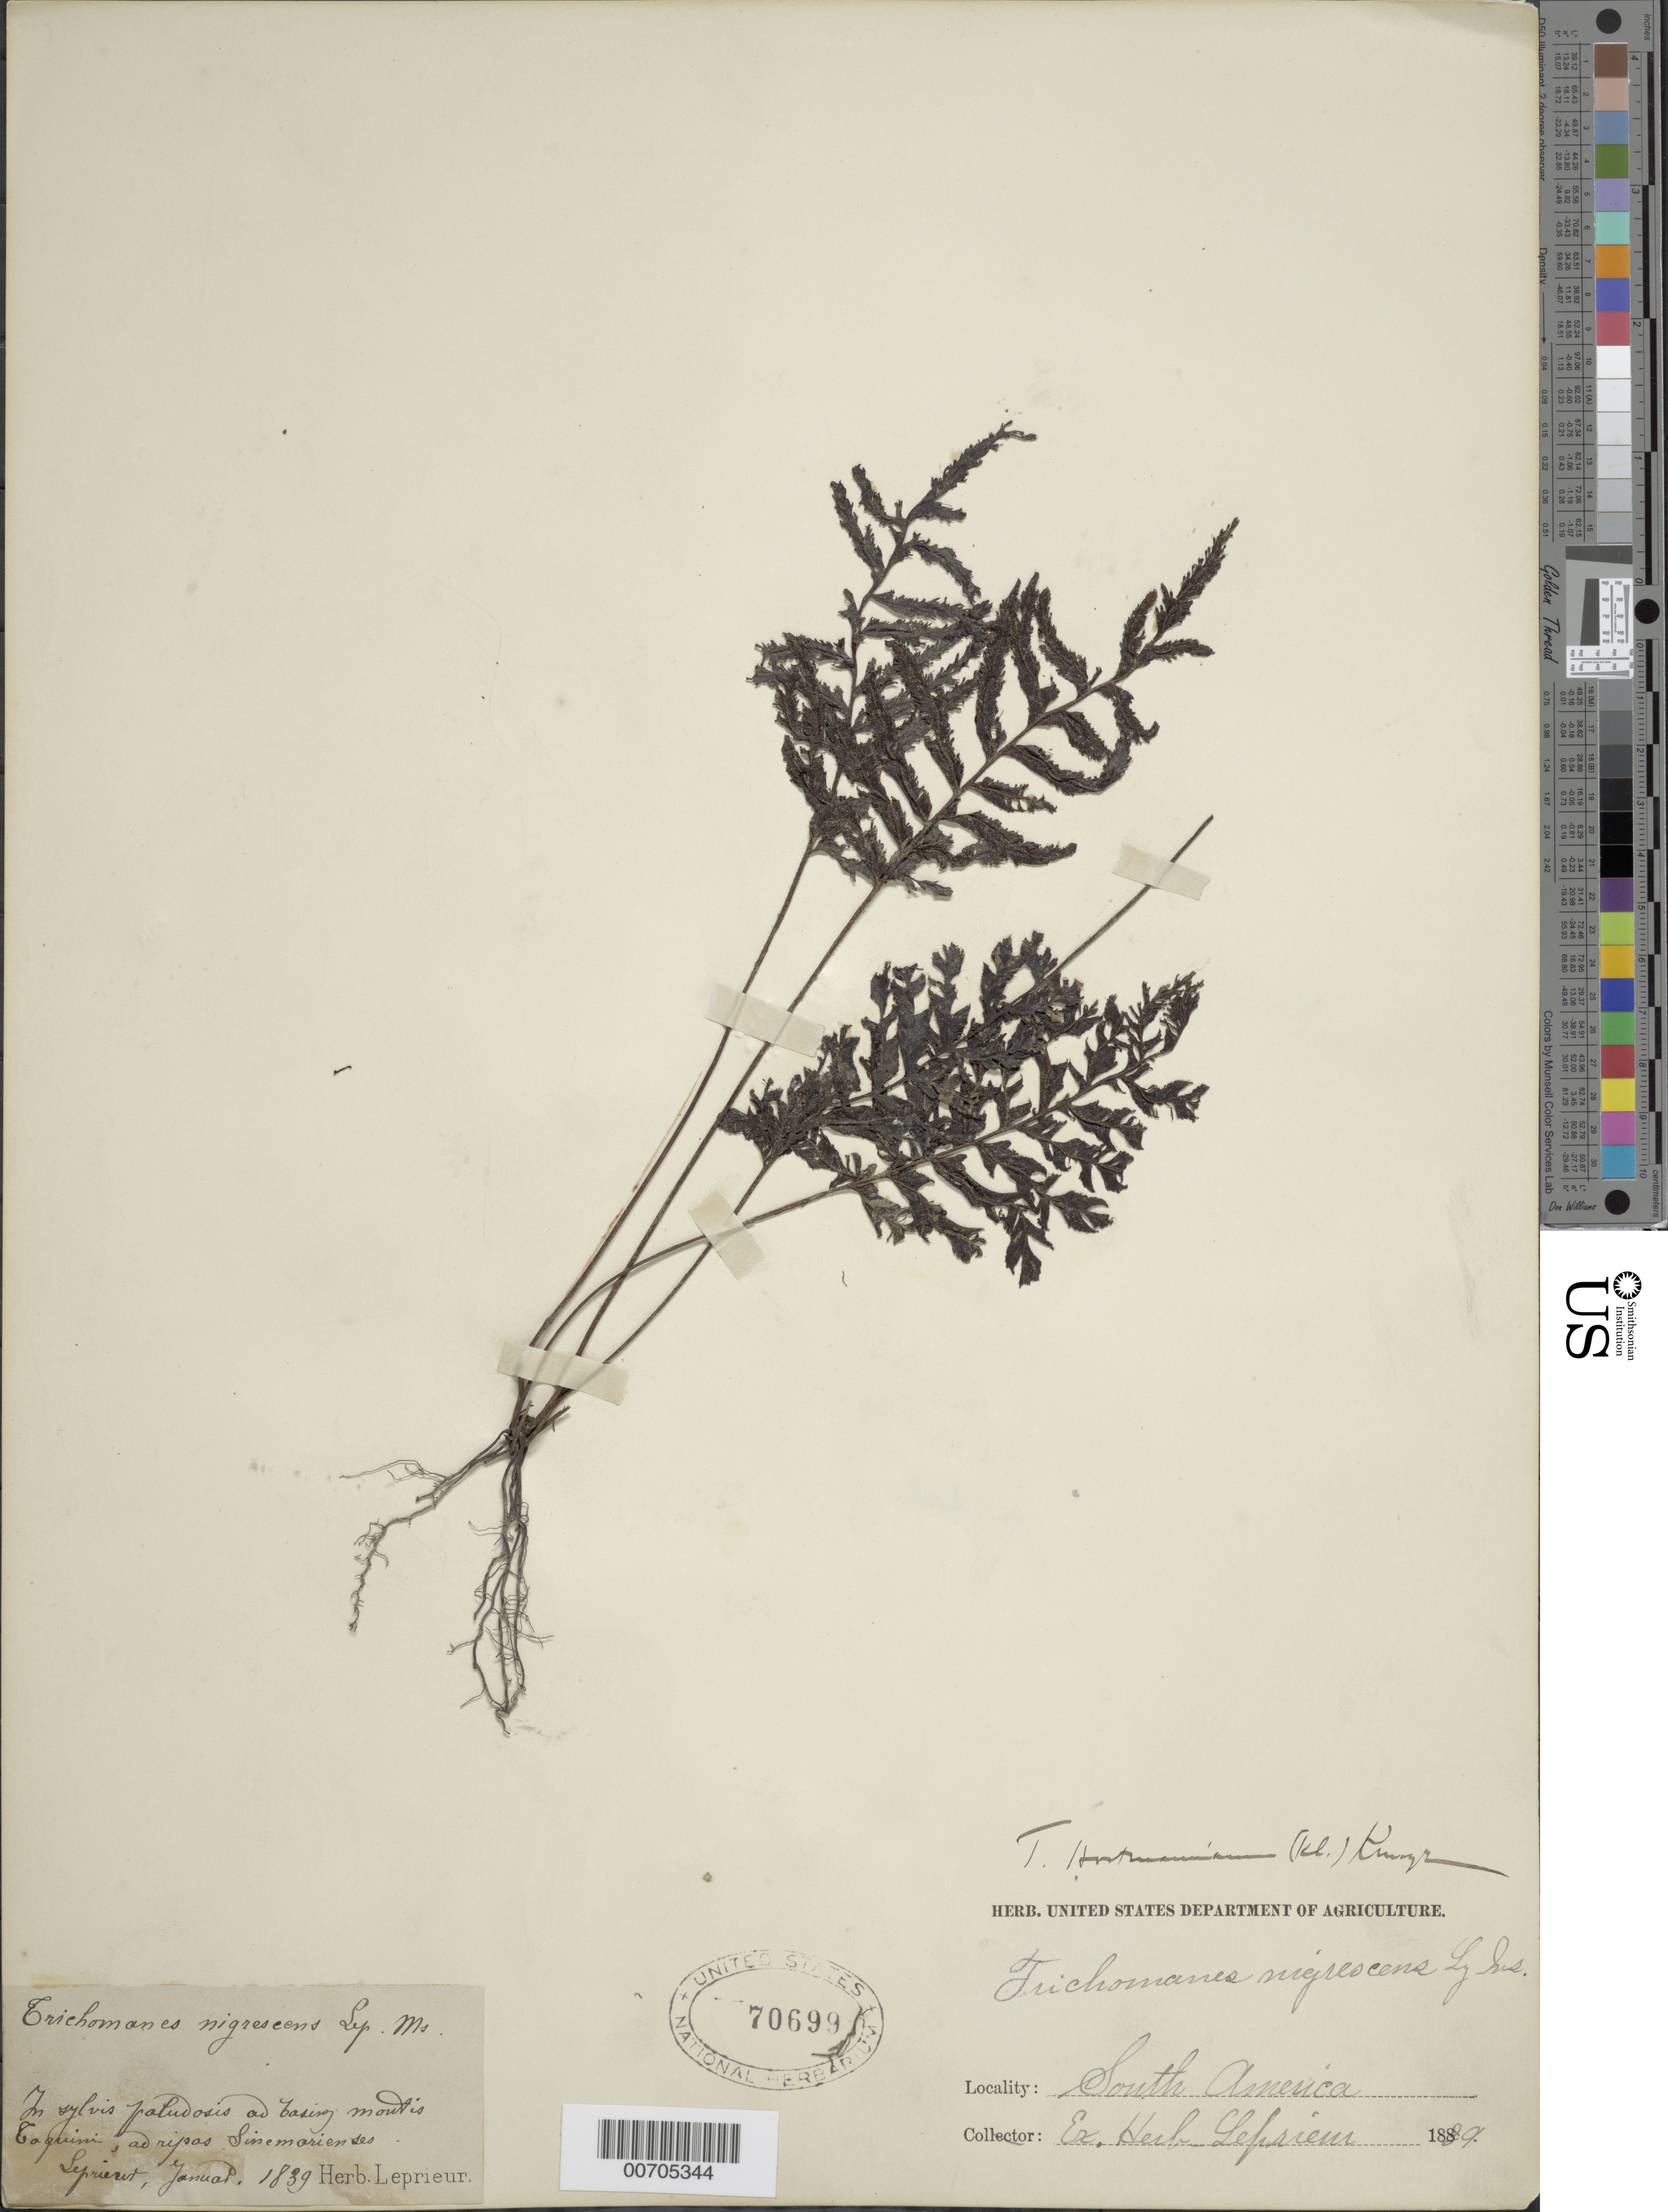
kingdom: Plantae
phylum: Tracheophyta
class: Polypodiopsida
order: Hymenophyllales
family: Hymenophyllaceae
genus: Trichomanes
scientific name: Trichomanes hostmannianum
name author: (Klotzsch) Kunze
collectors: F. M. R. Leprieur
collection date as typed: January 1839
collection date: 1839-01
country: French Guiana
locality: Sinemarientes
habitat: In sylvis paludosis ad basing montis Caquini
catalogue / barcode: US 70699